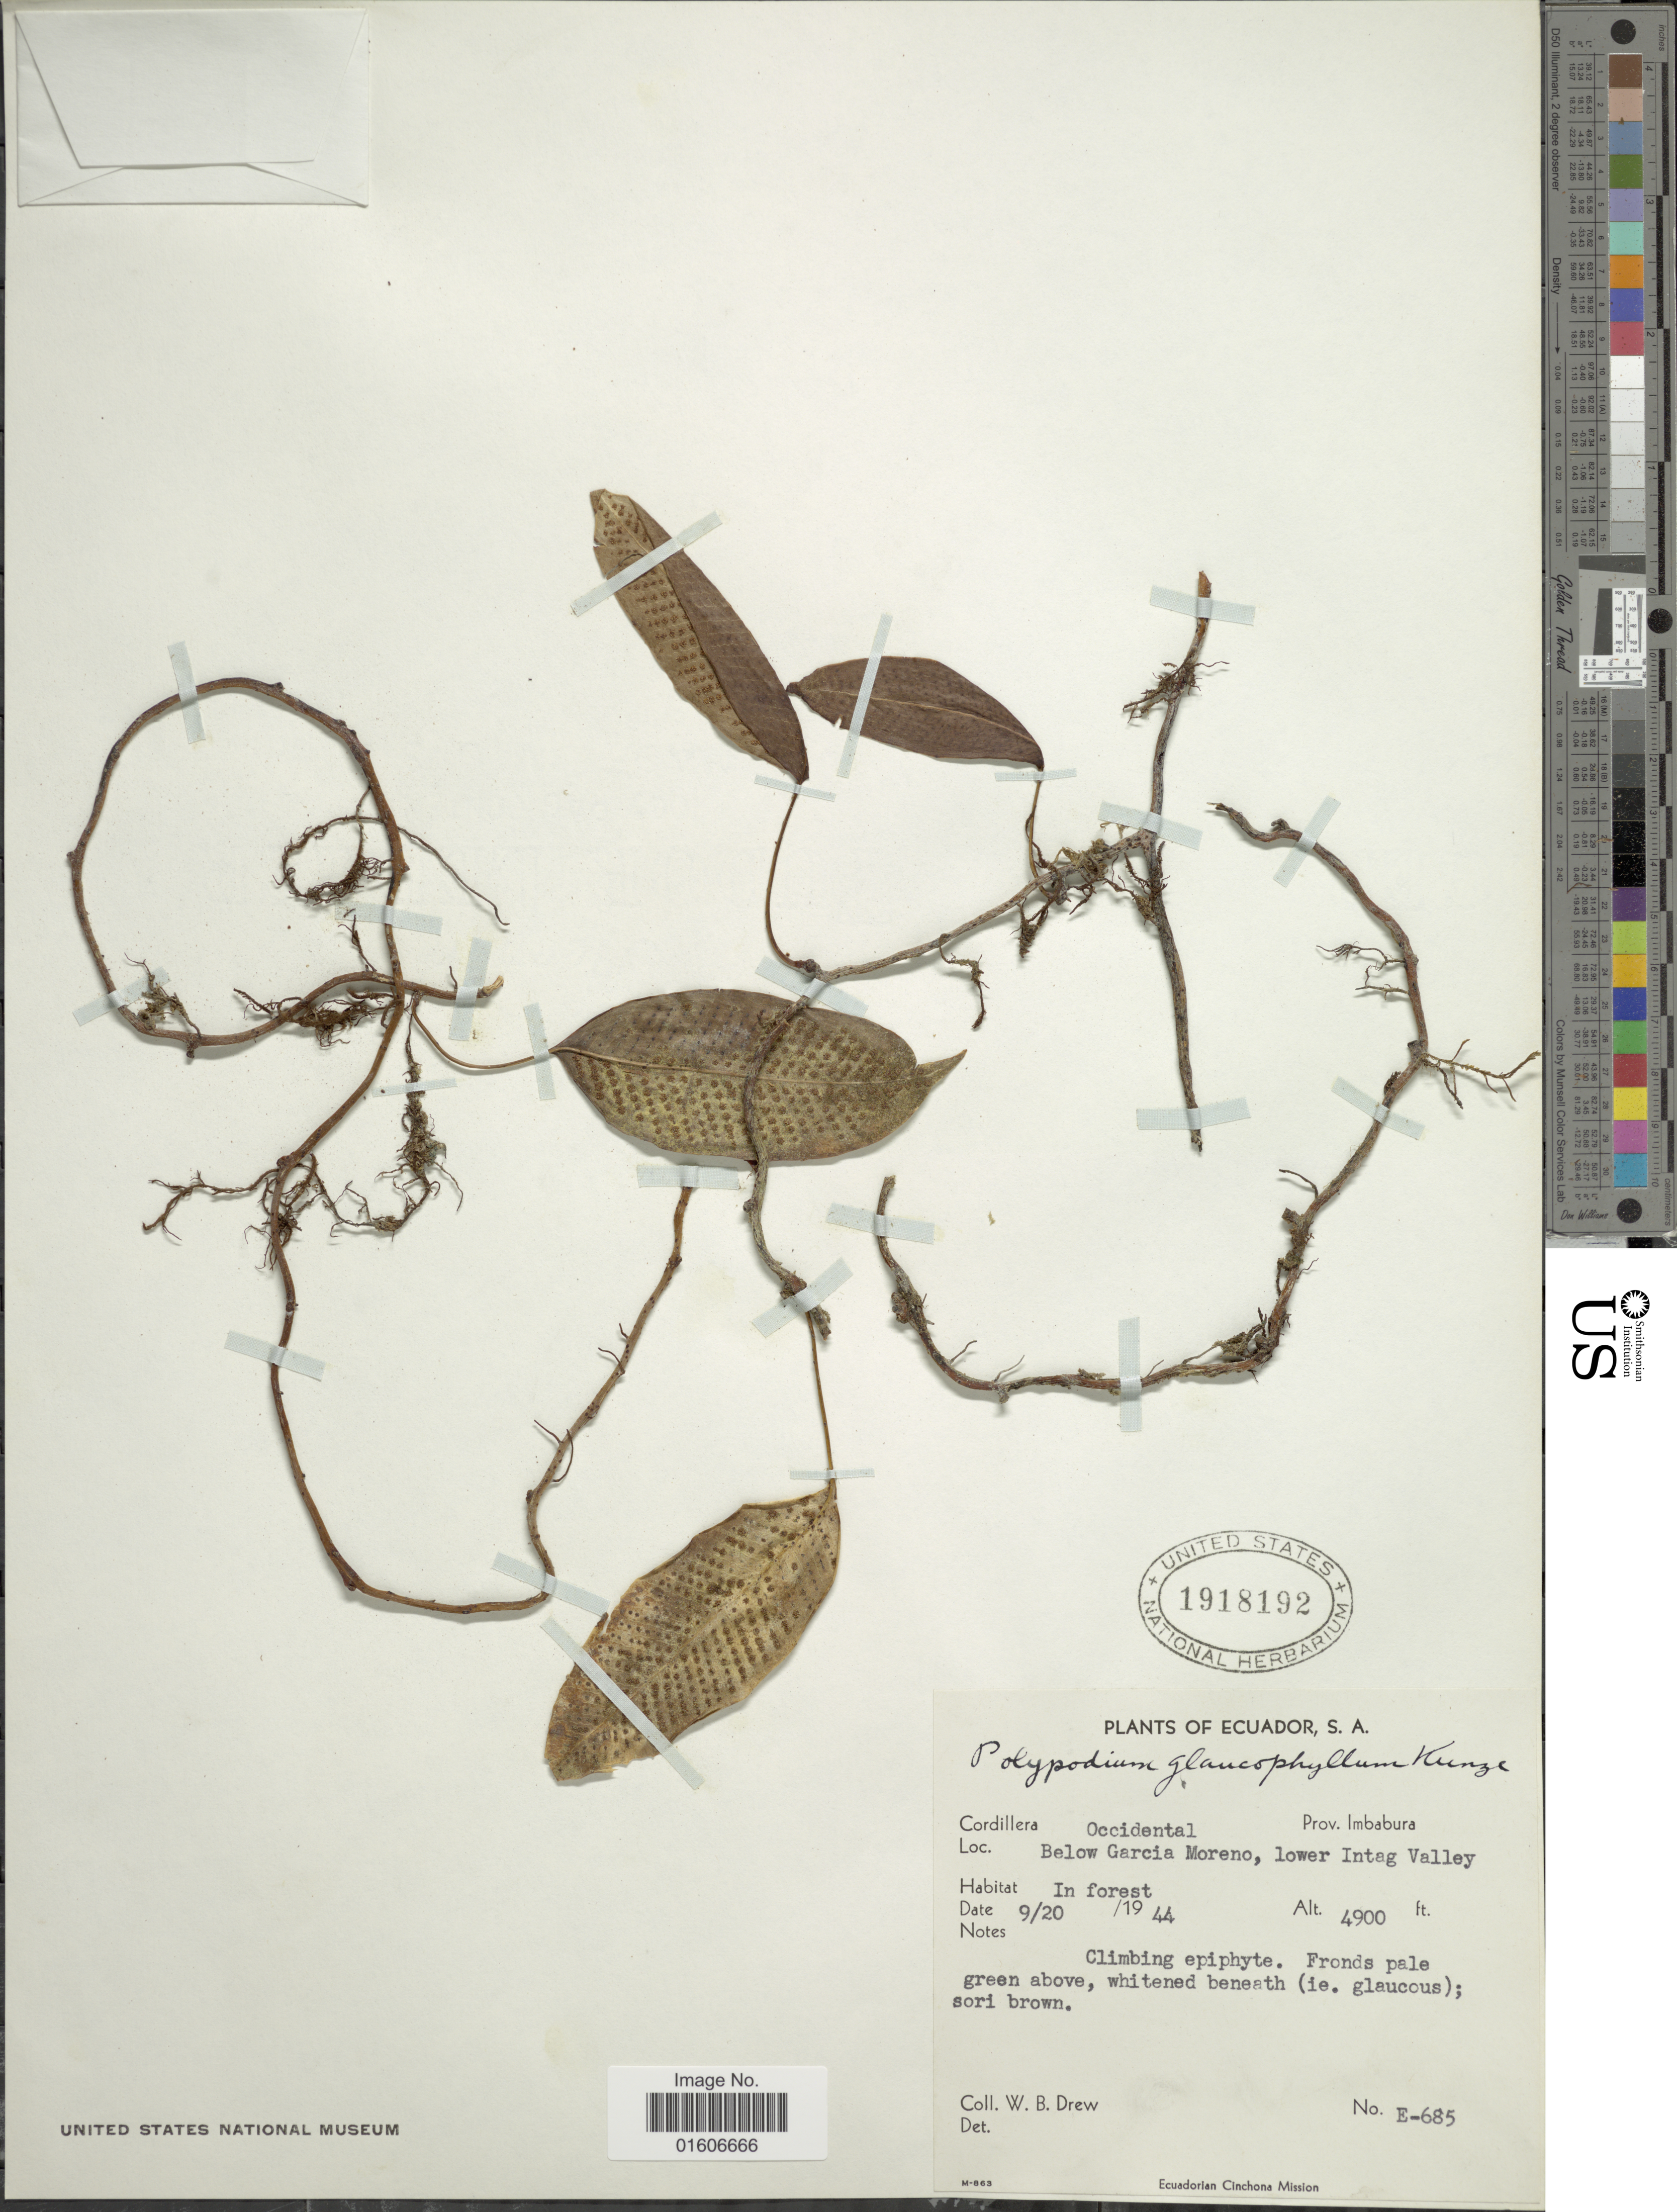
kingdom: Plantae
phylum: Tracheophyta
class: Polypodiopsida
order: Polypodiales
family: Polypodiaceae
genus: Serpocaulon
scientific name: Serpocaulon levigatum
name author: (Cav.) A.R. Sm.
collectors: W. B. Drew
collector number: E-685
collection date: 1944-09-20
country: Ecuador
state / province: Imbabura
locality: Cordillera Occidental. Prov. Imbabura. Below Garcia Moreno, lower Intag Valley.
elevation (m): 1494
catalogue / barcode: US 1918192